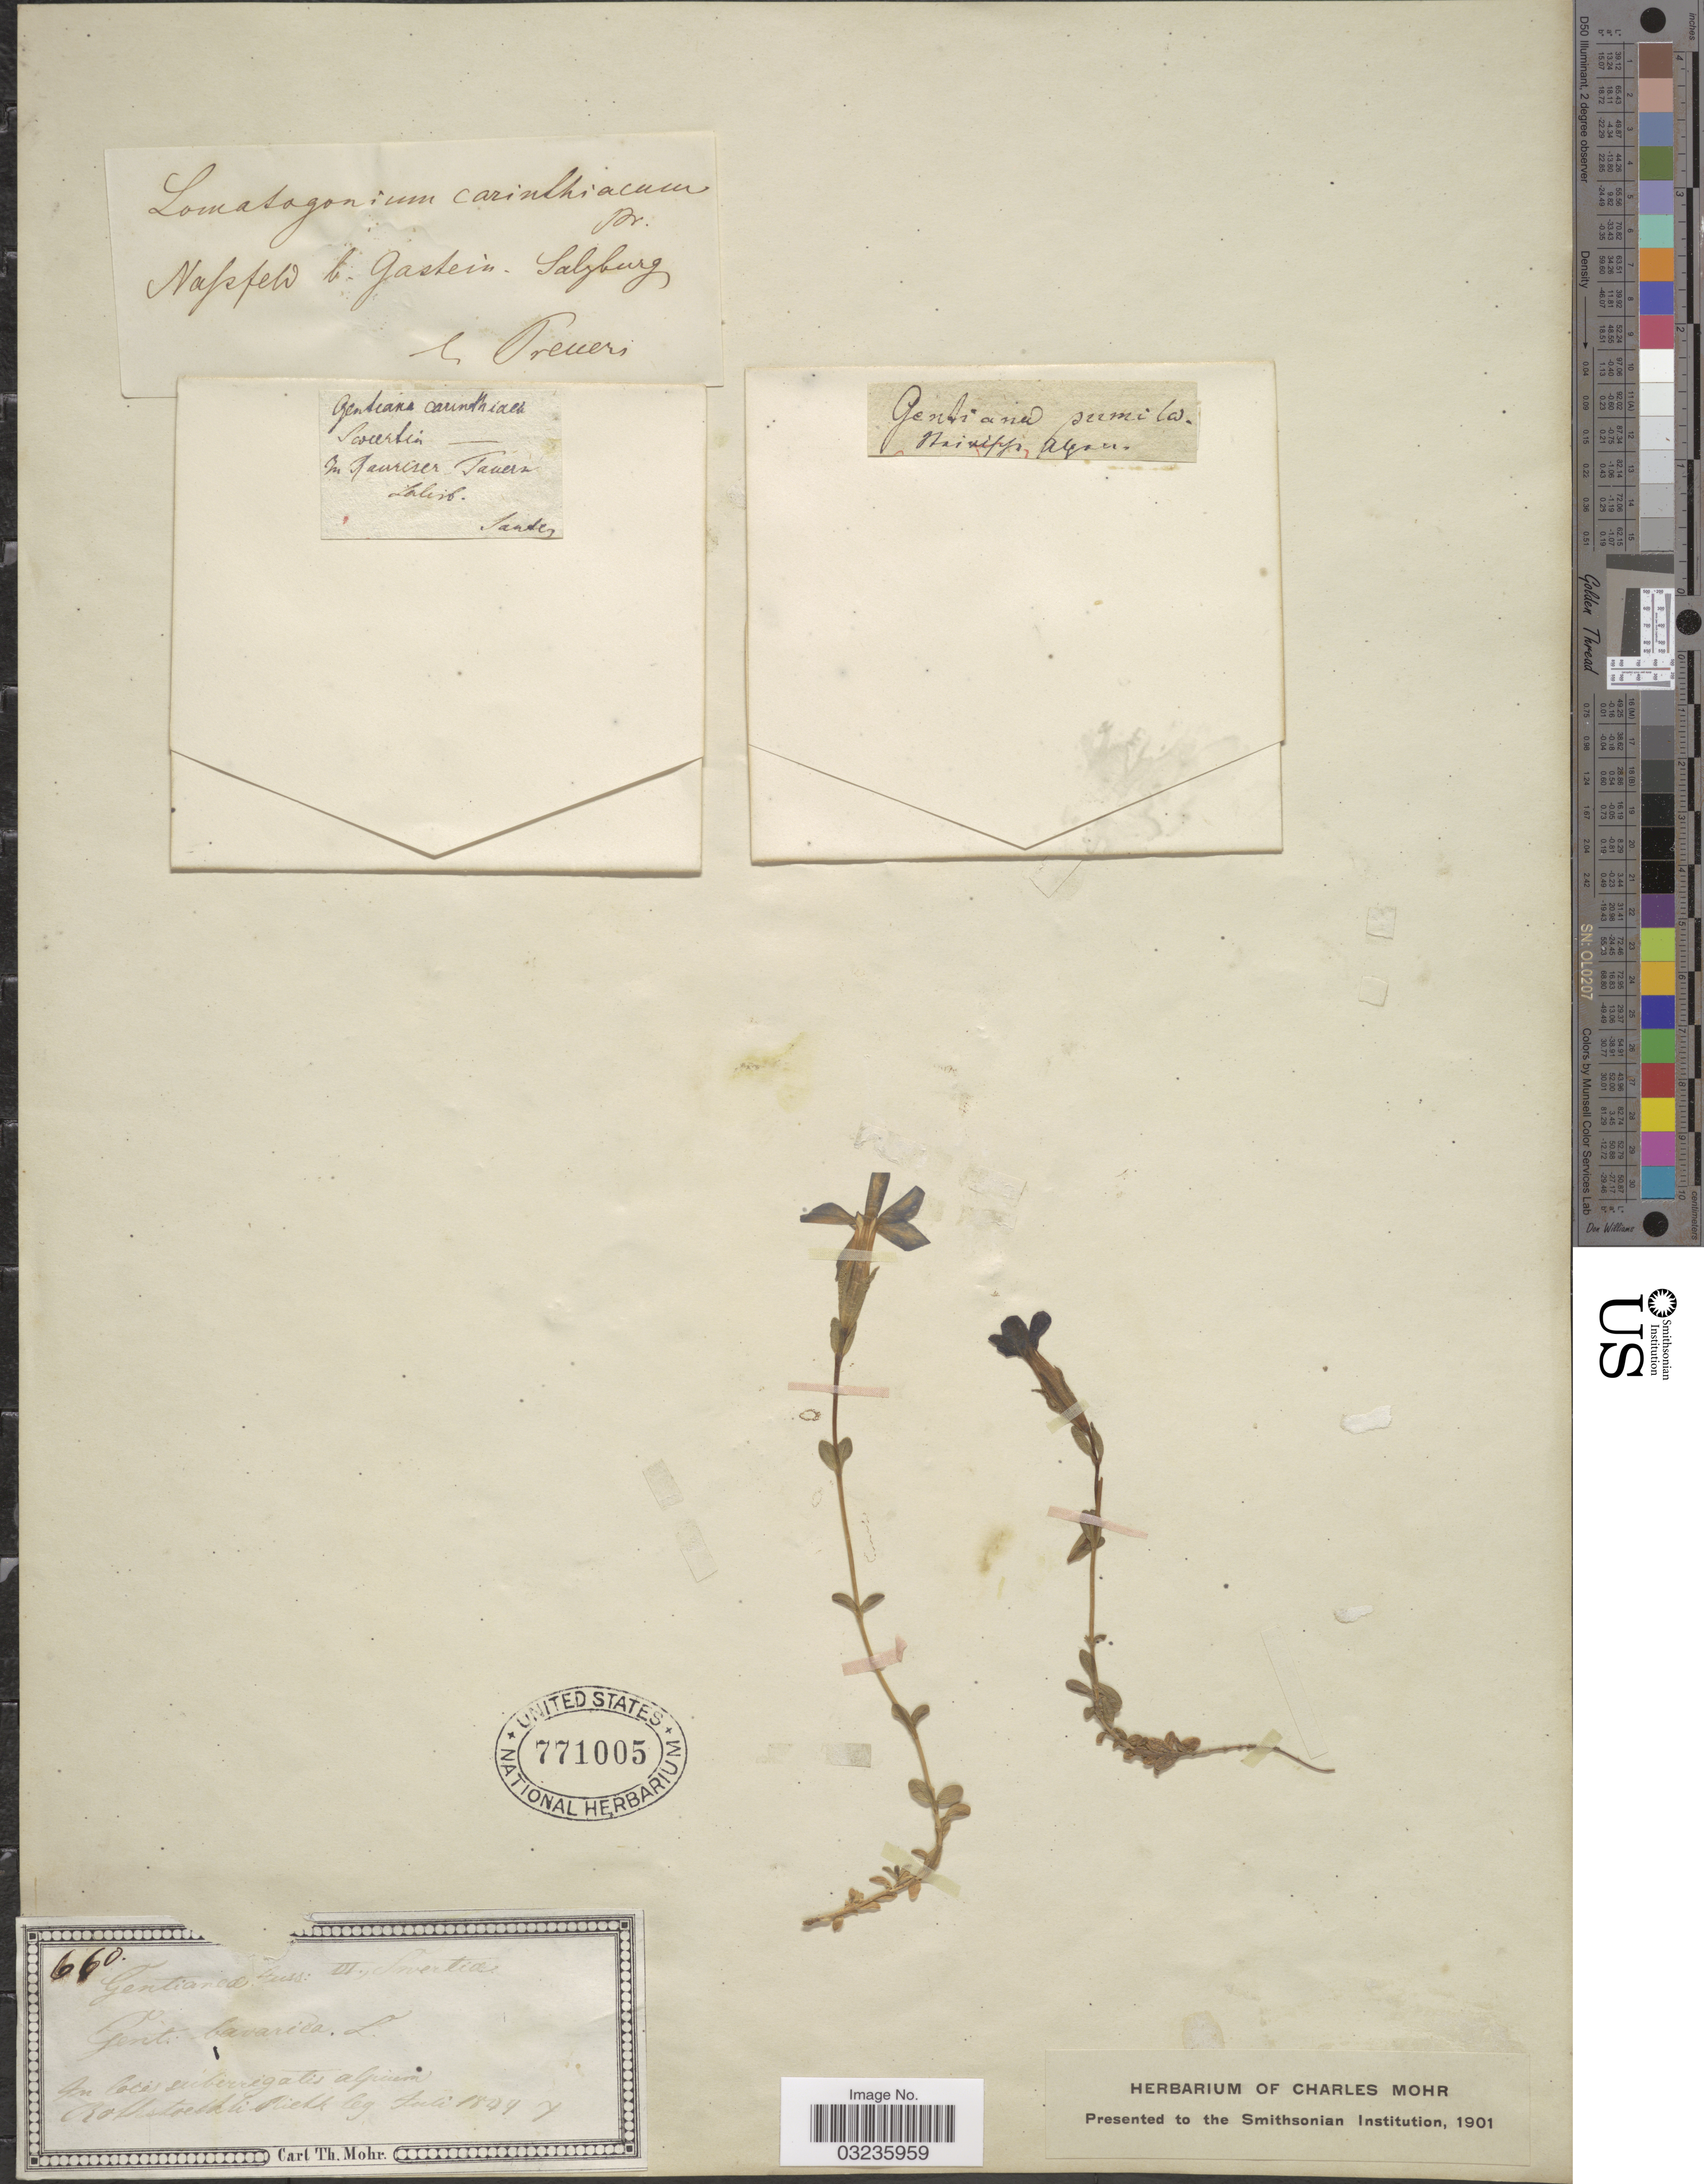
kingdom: Plantae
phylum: Tracheophyta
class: Magnoliopsida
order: Gentianales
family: Gentianaceae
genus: Gentiana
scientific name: Gentiana bavarica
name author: L.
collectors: -. Rieth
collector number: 660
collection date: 1809-07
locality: In locos siberrigatis aplium, Rollstoedtli. [interpreted]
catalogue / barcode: US 771005